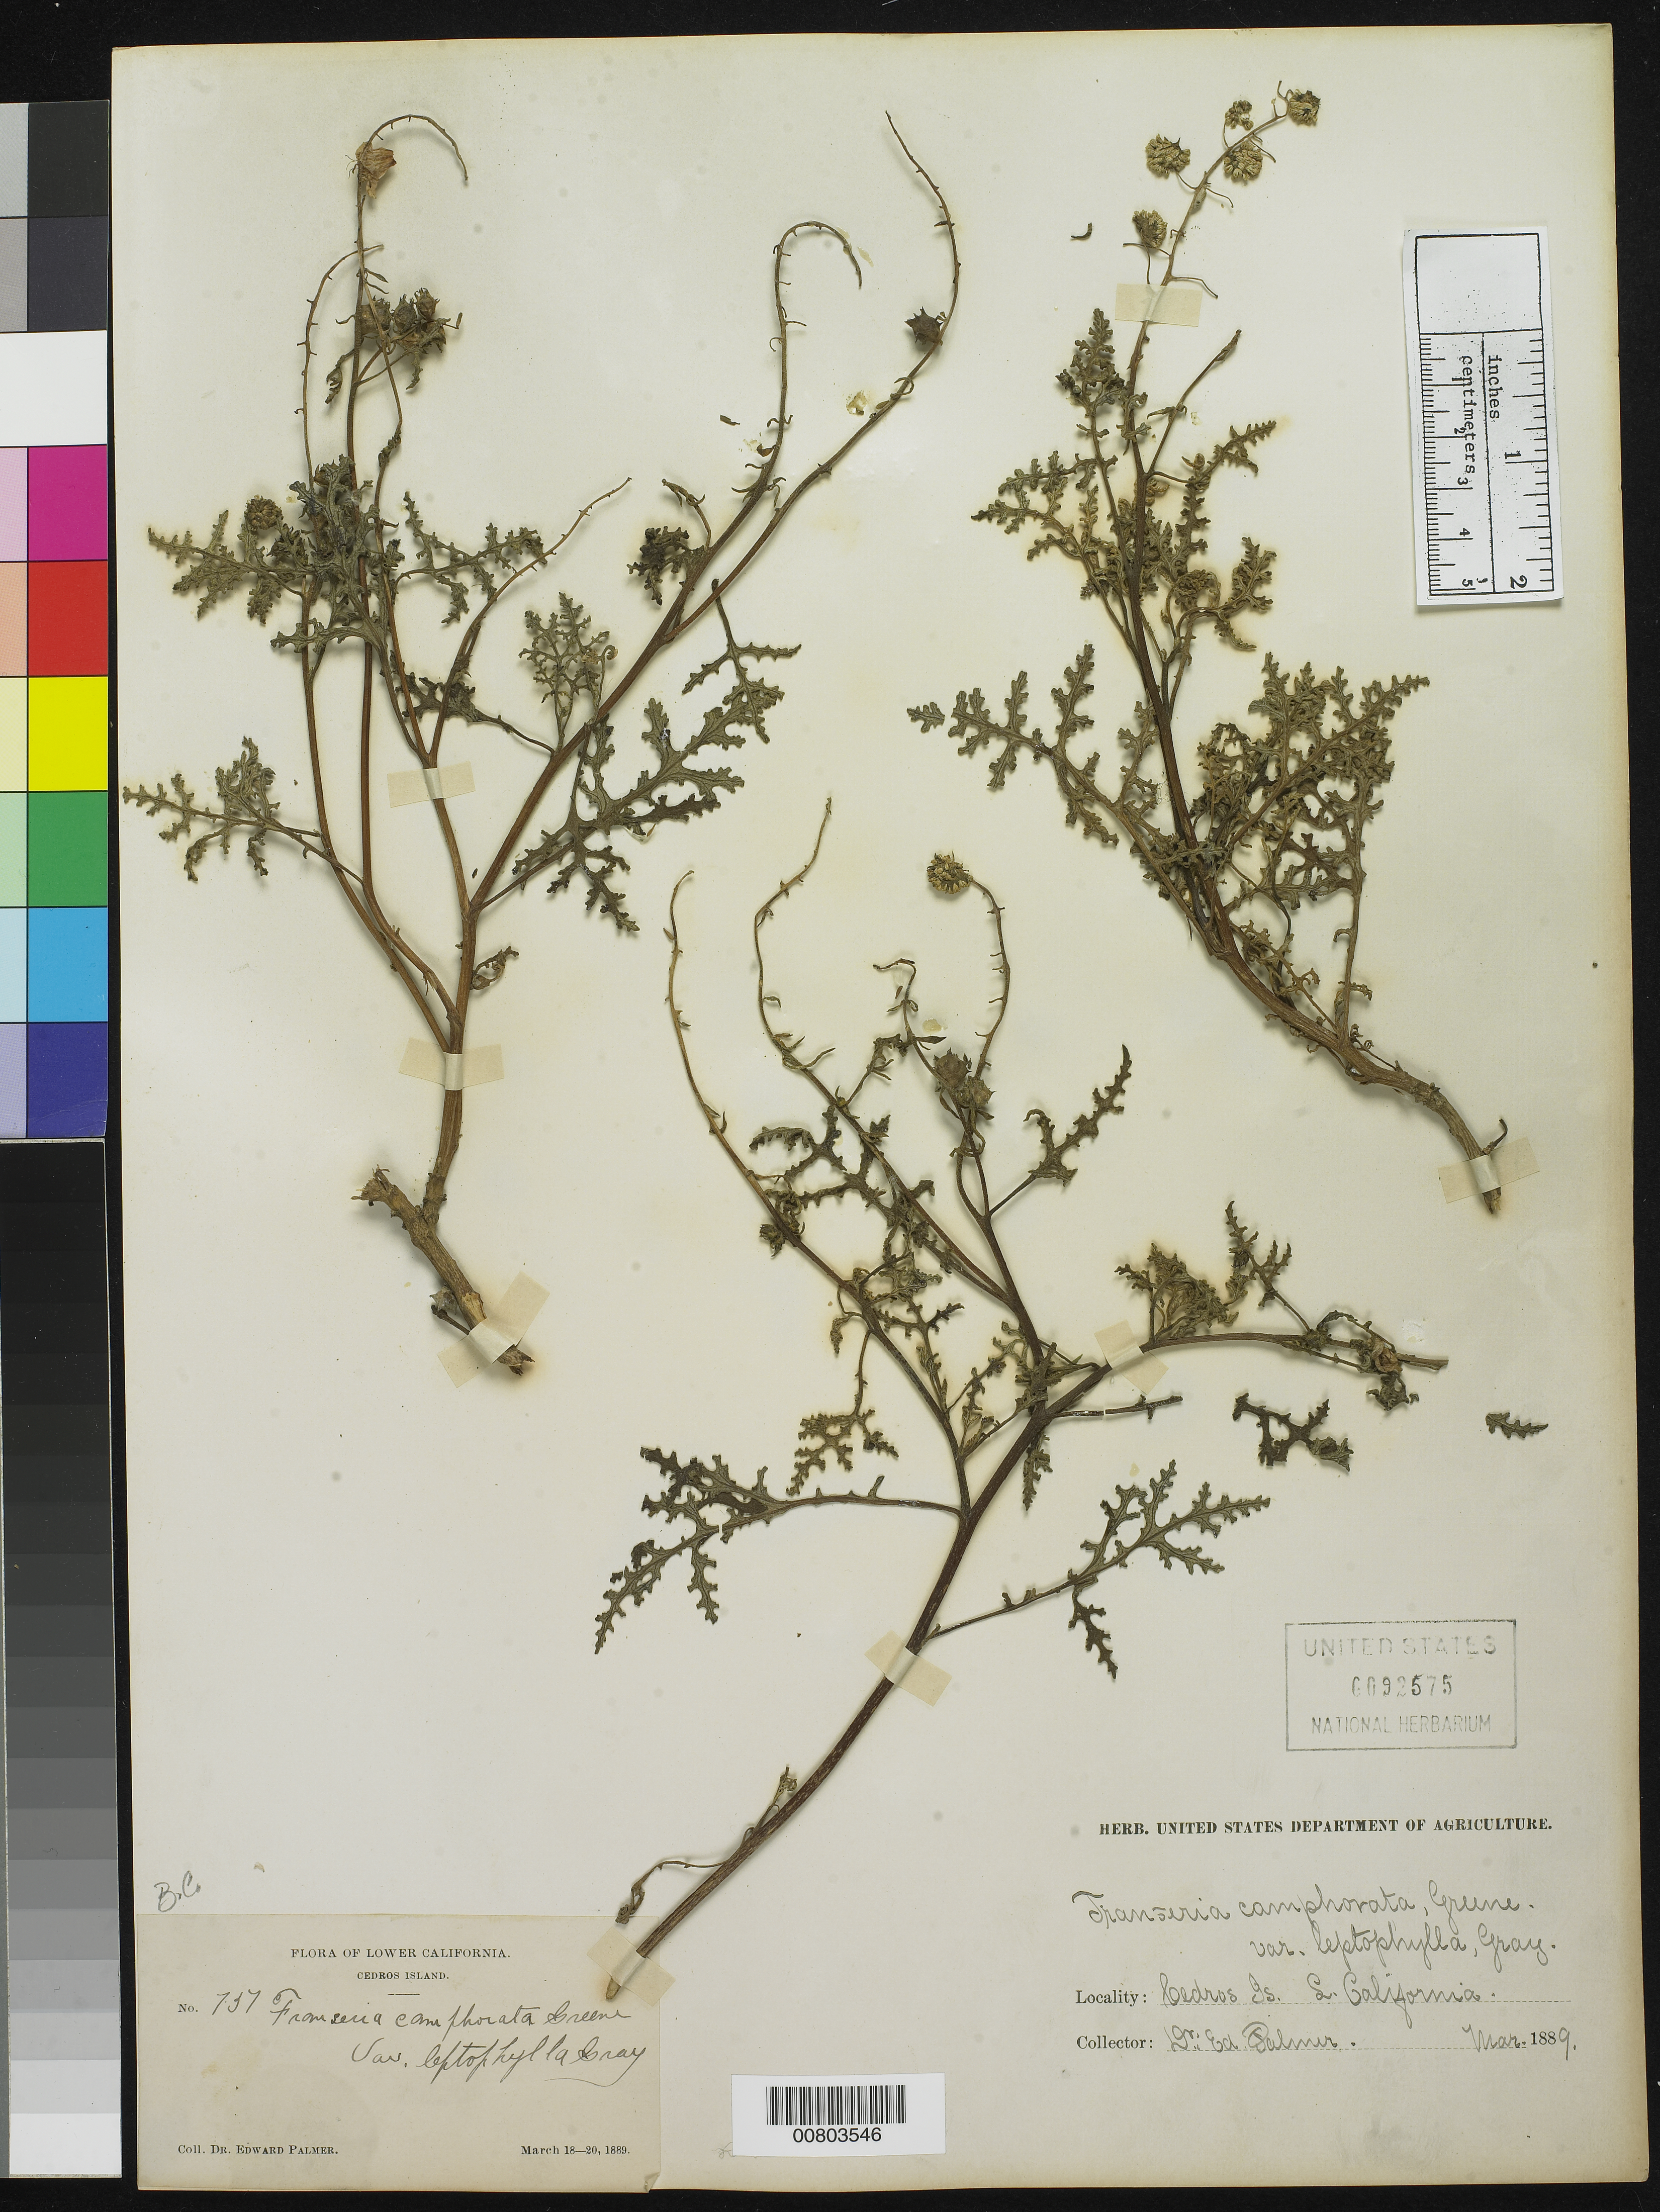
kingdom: Plantae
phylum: Tracheophyta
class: Magnoliopsida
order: Asterales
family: Asteraceae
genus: Franseria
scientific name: Franseria camphorata var. leptophylla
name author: A. Gray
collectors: E. Palmer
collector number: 737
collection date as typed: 18 Mar 1889 to 20 Mar 1889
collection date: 1889-03-18/1889-03-20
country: Mexico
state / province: Baja California Norte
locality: Cedros Island, Baja California Norte.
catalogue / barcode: US 92575